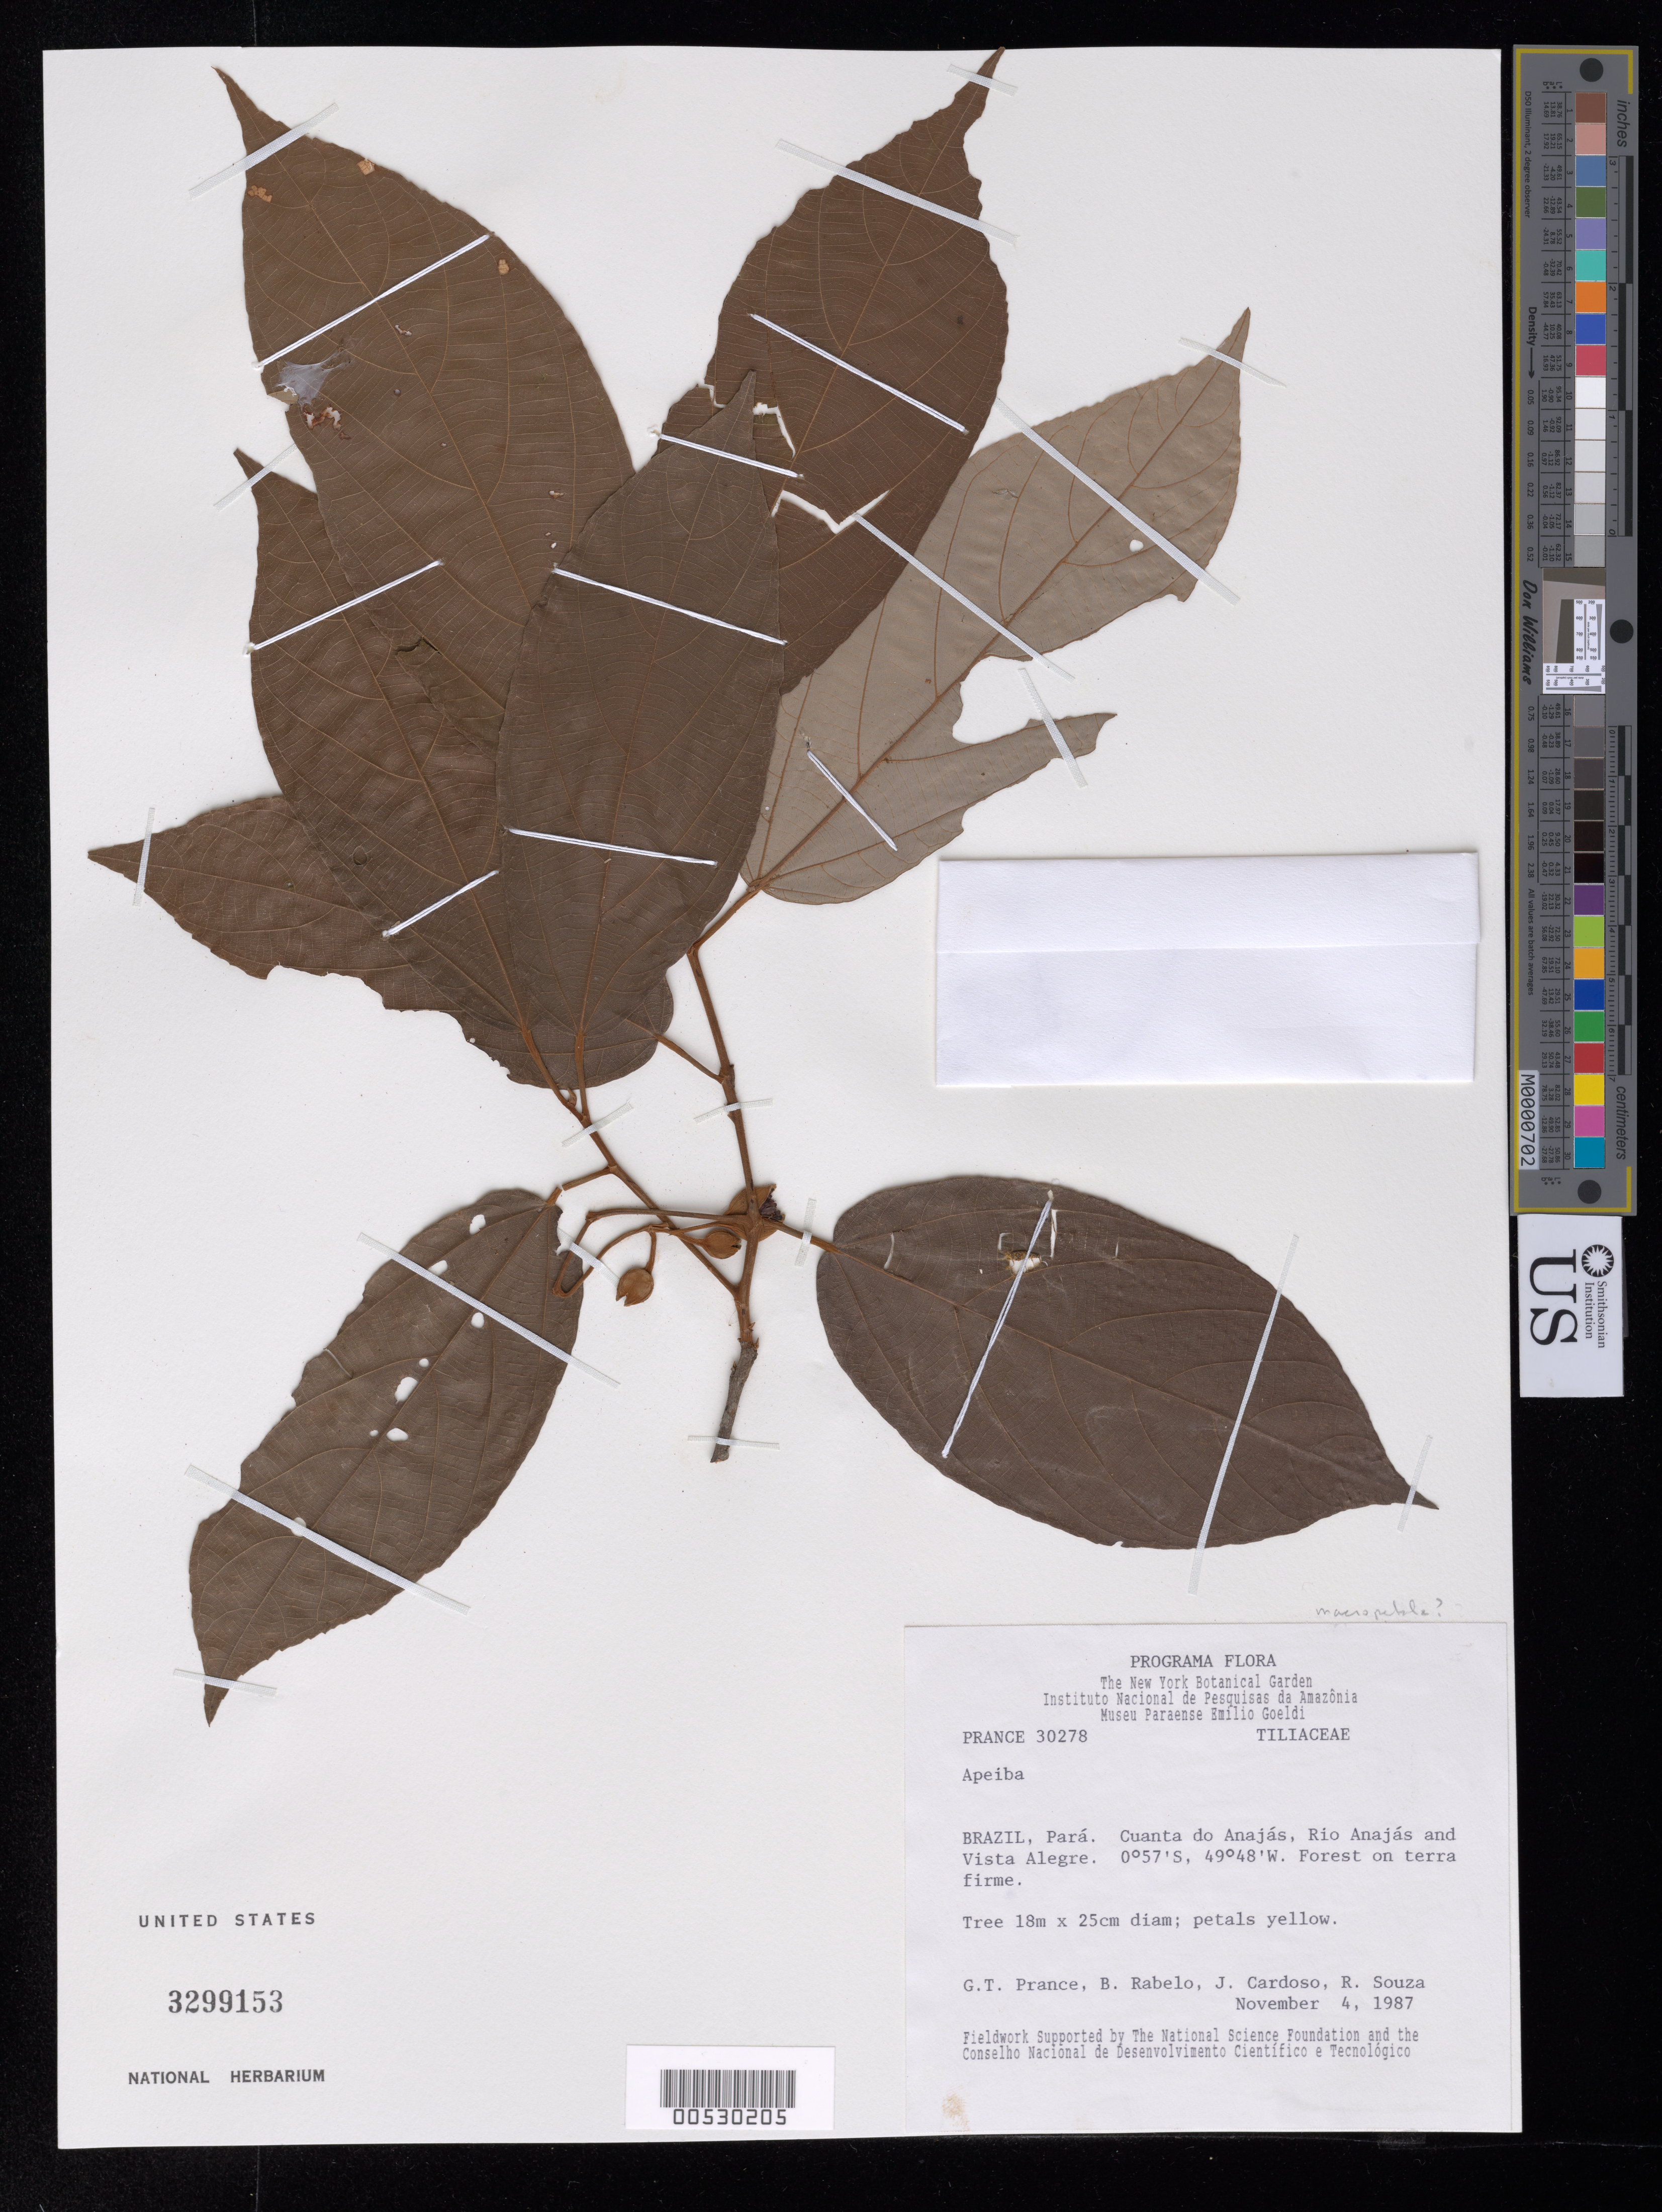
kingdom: Plantae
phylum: Tracheophyta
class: Magnoliopsida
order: Malvales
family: Malvaceae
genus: Apeiba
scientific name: Apeiba macropetala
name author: Ducke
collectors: G. T. Prance, B. V. Rabelo, J. A. Cardoso & R. Souza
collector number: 30278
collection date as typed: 04 Nov 1987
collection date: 1987-11-04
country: Brazil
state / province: Pará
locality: Cuanta do Anajas, Rio Anajas and Vista Alegre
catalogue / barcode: US 3299153